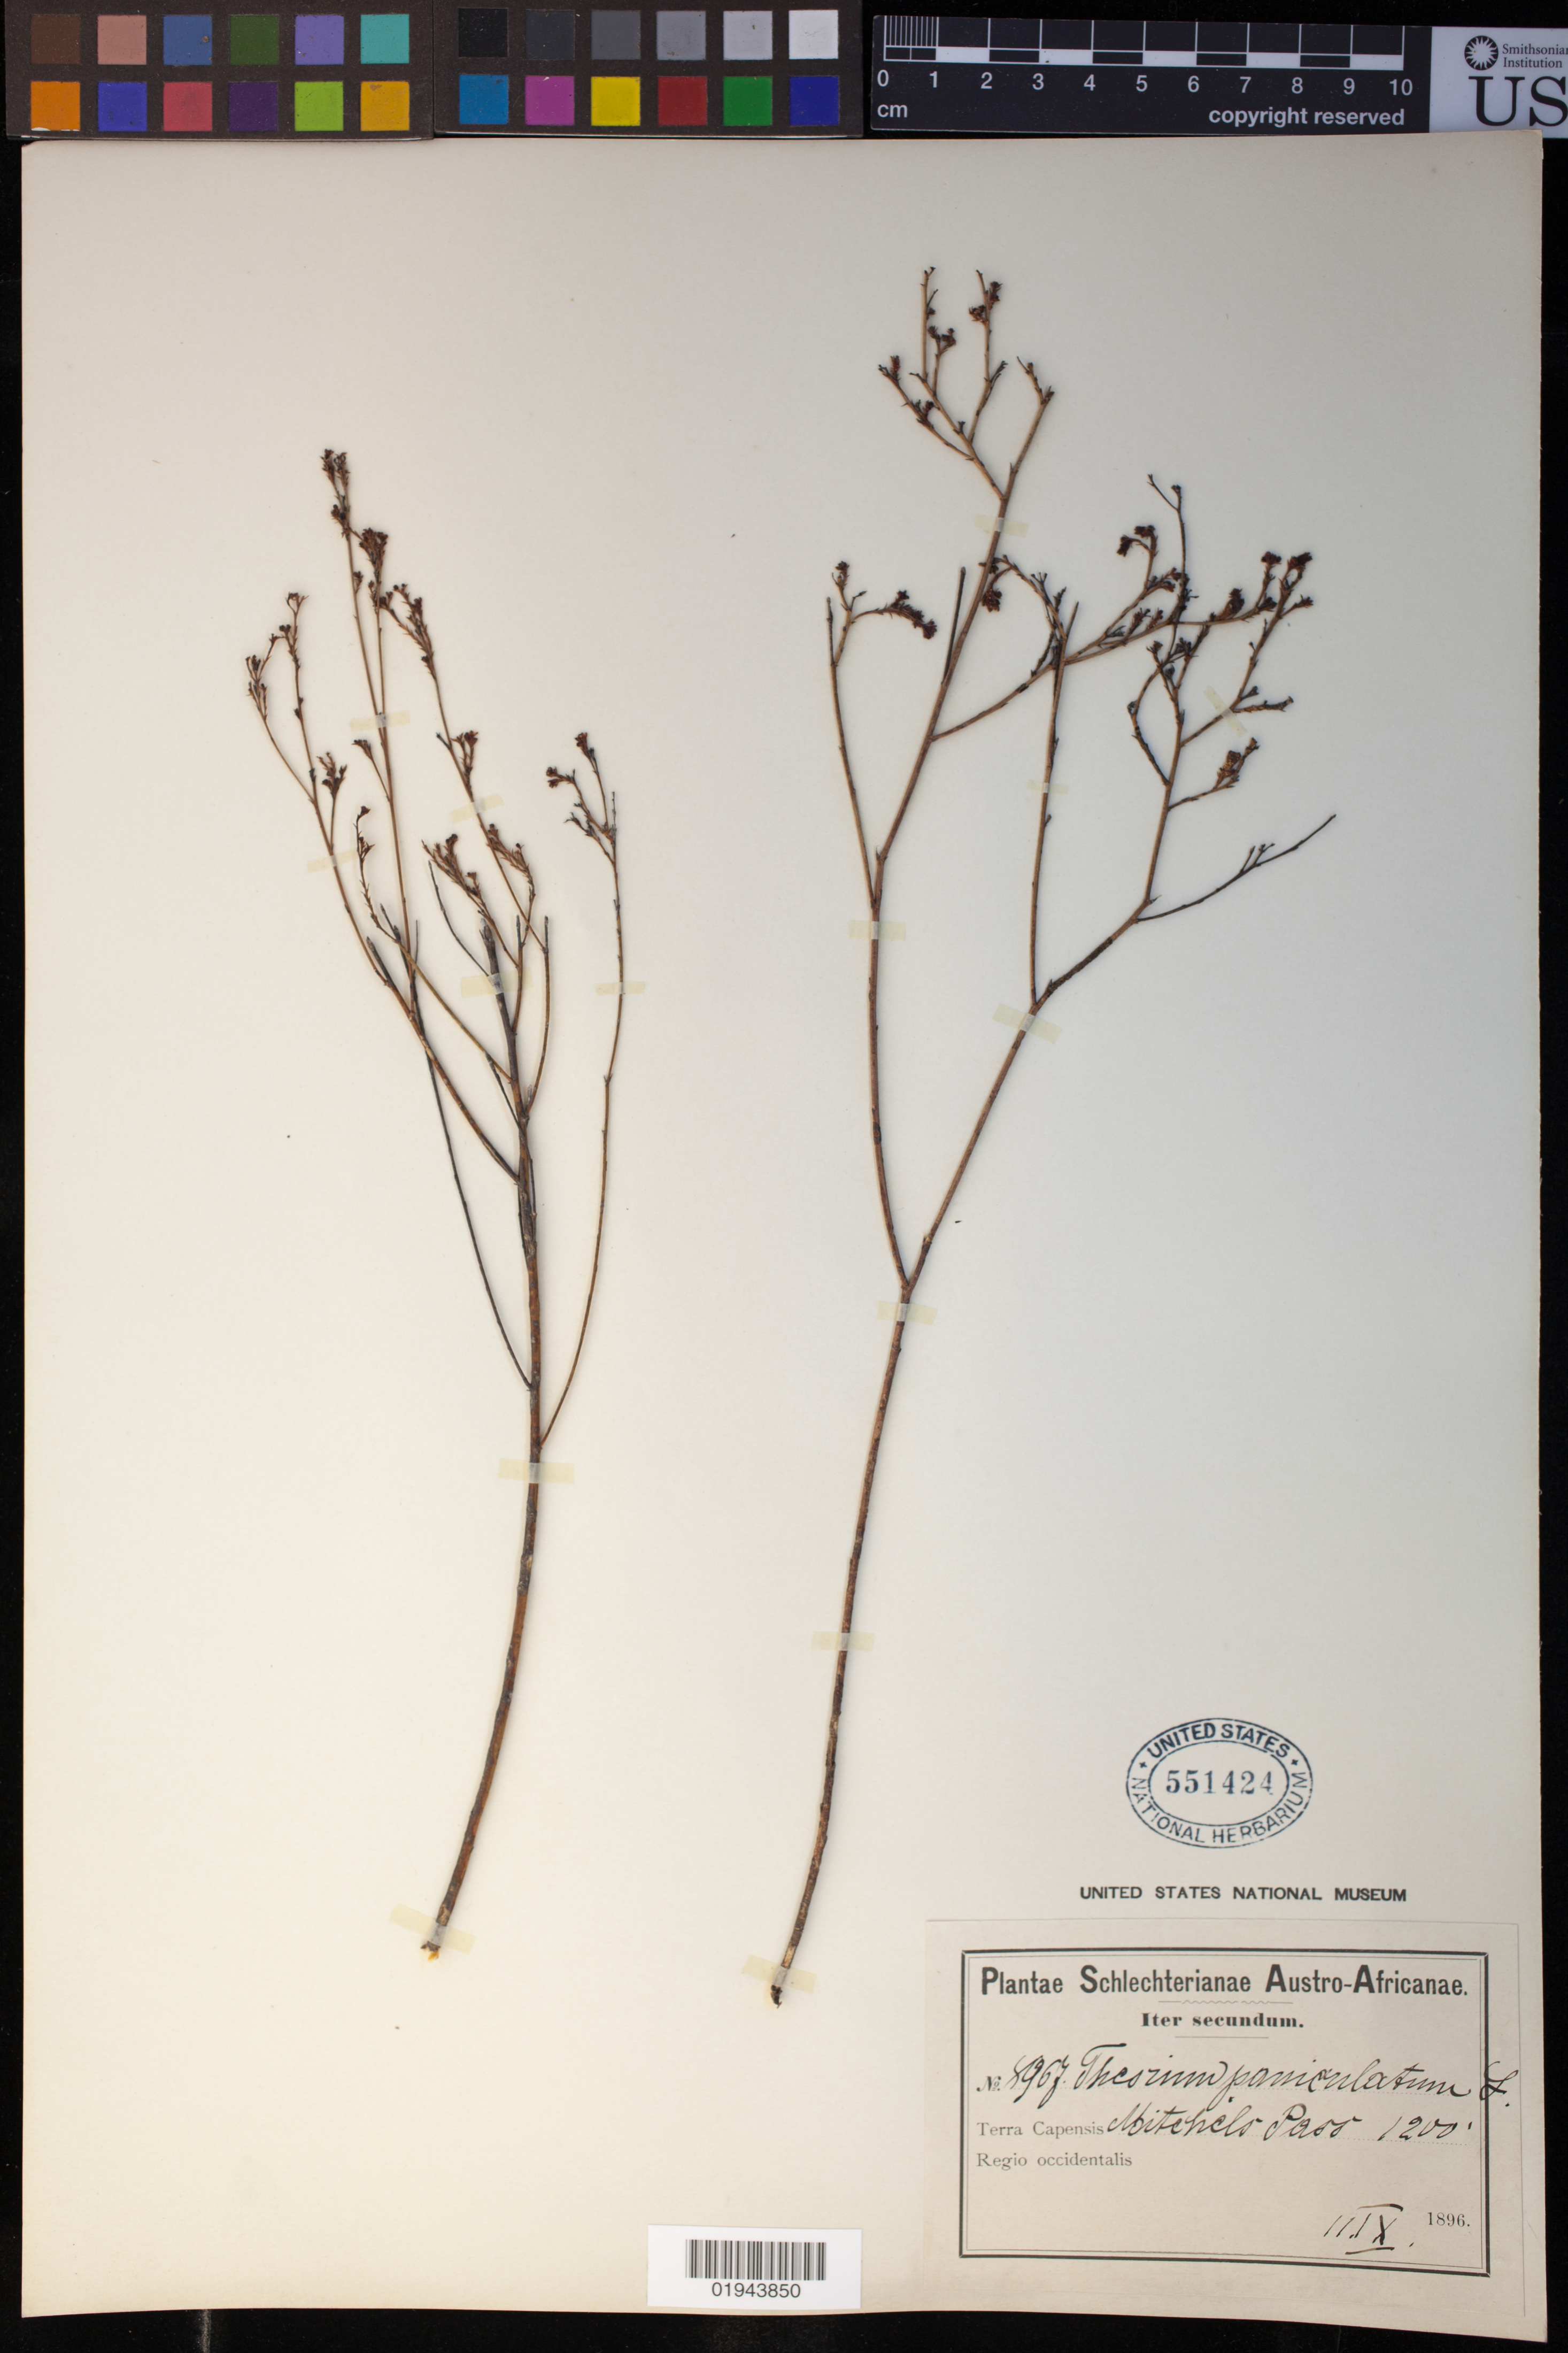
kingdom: Plantae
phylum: Tracheophyta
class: Magnoliopsida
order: Santalales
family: Thesiaceae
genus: Thesium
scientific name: Thesium paniculatum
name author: L.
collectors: F. R. R. Schlechter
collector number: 8967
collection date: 1896-10-11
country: South Africa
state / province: Western Cape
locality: Mitchels Pass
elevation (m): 366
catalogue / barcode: US 551424